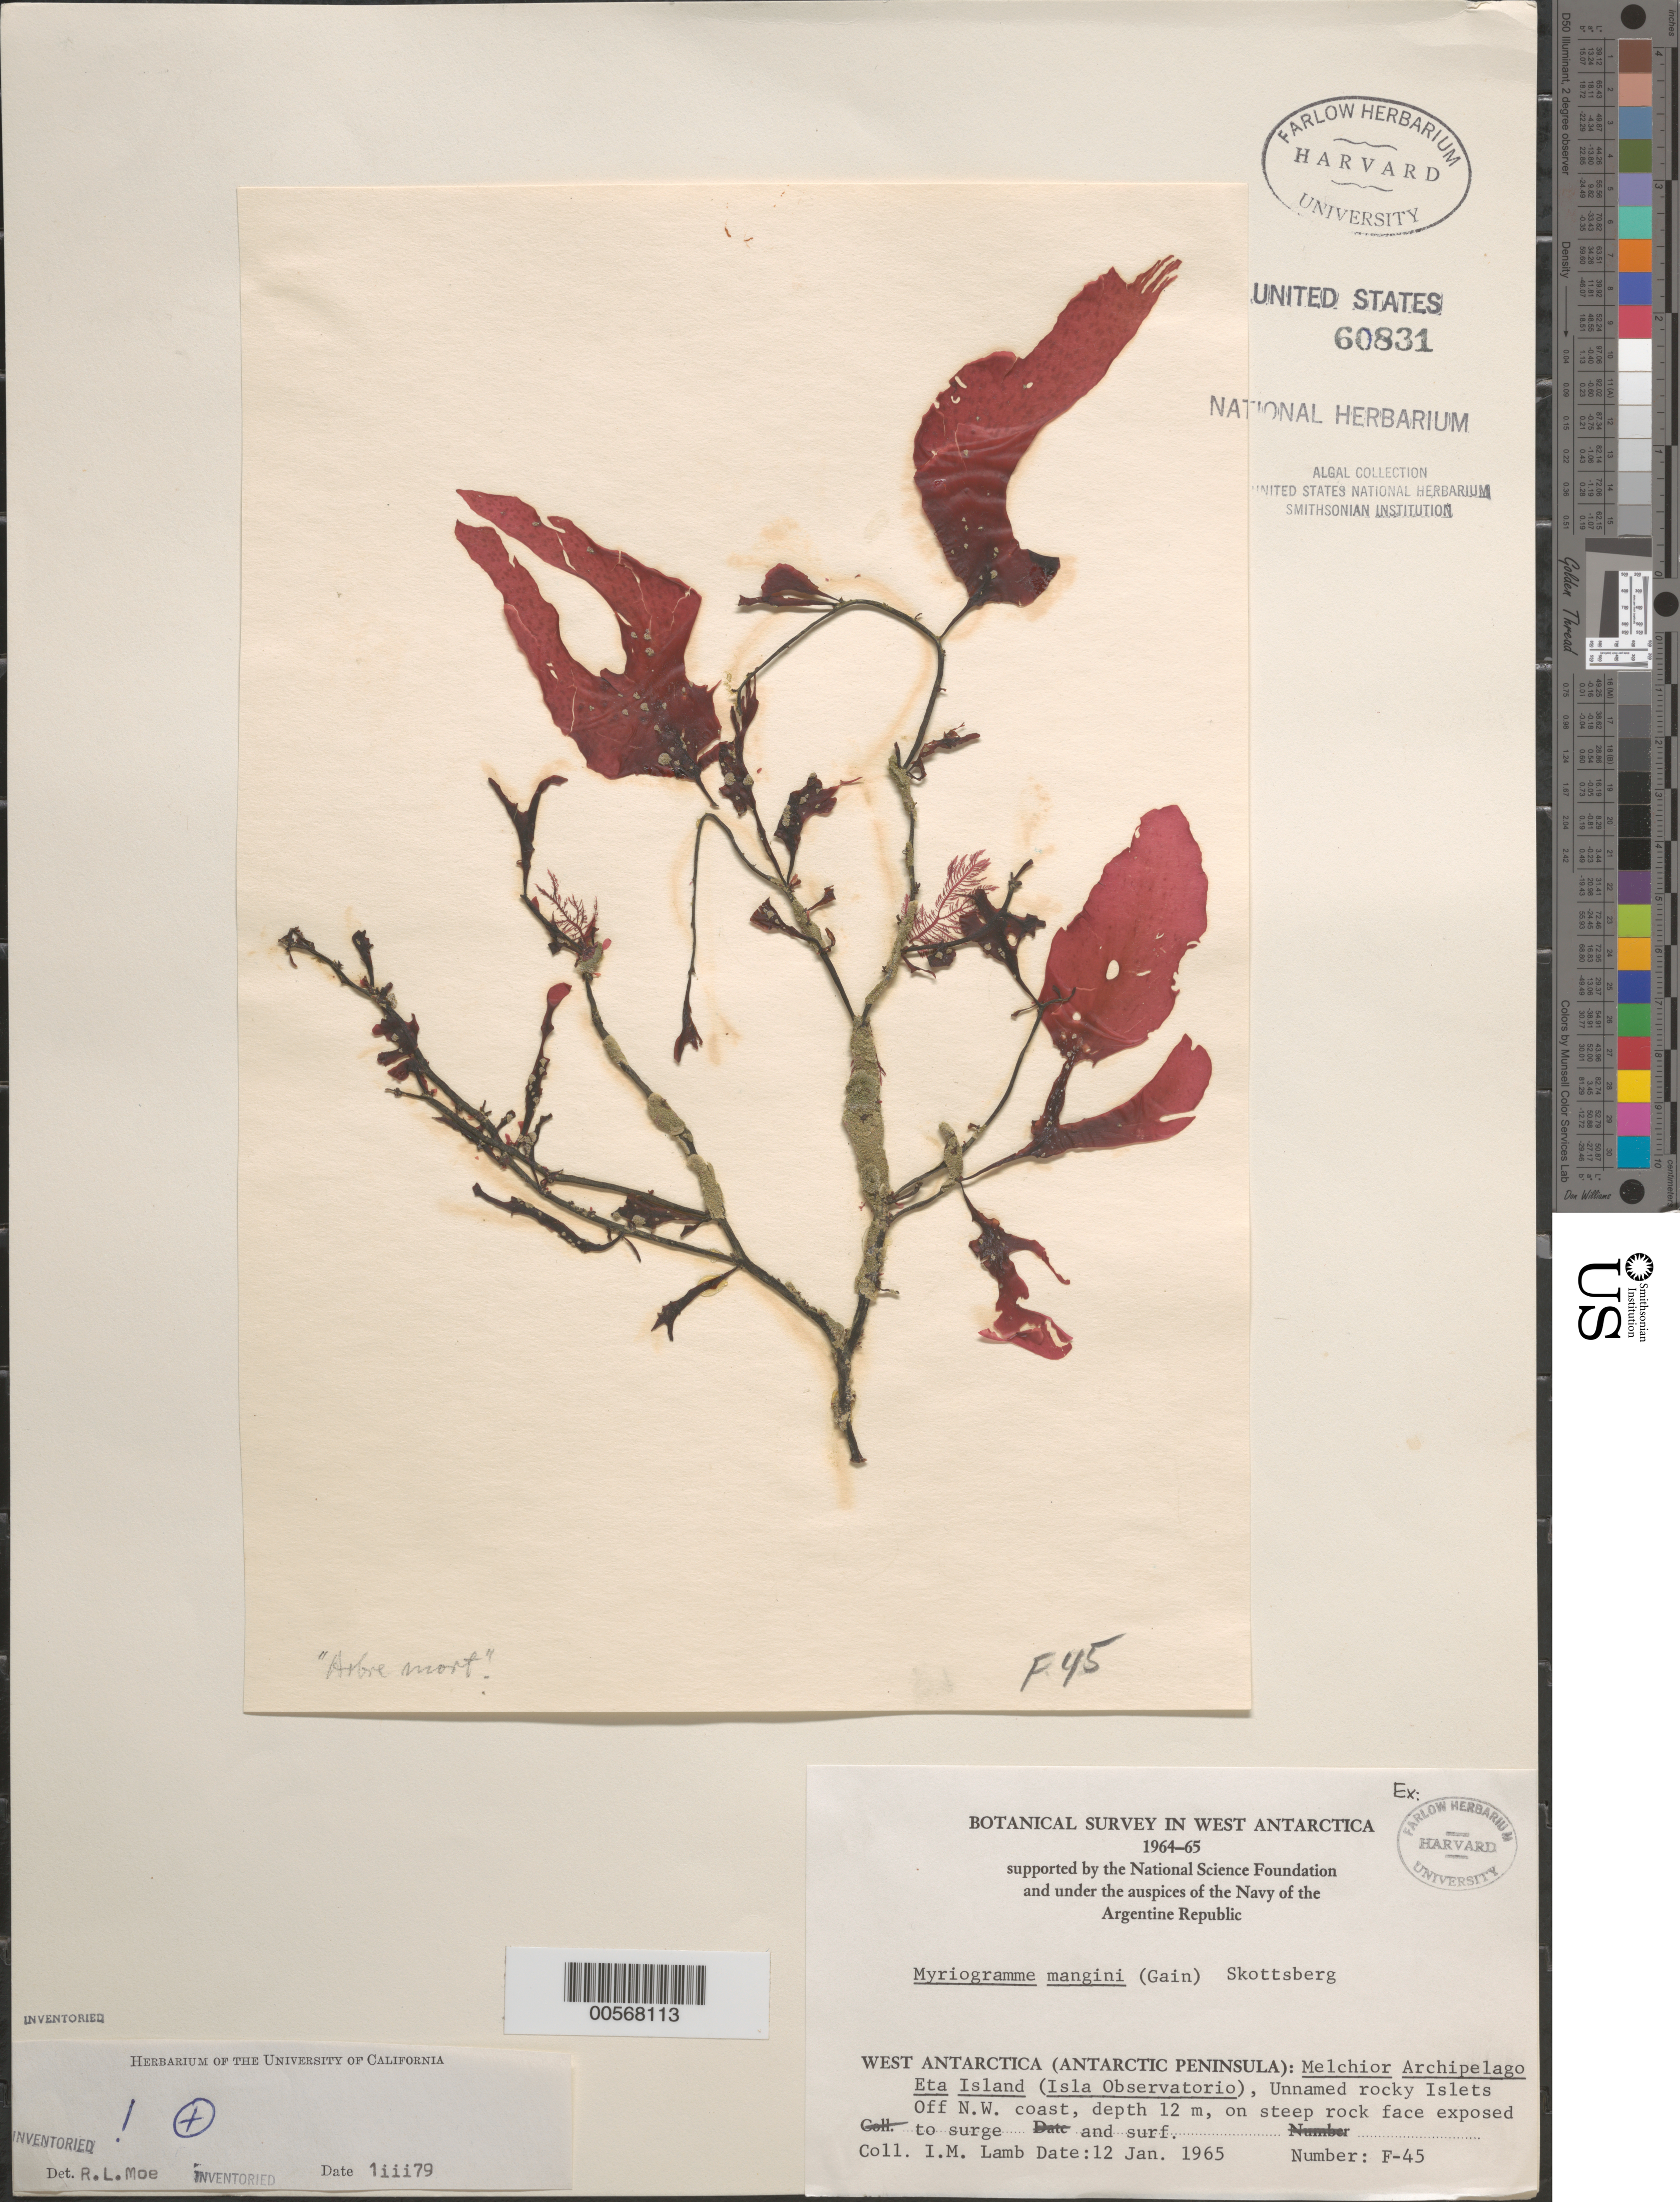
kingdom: Plantae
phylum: Rhodophyta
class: Florideophyceae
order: Ceramiales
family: Delesseriaceae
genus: Myriogramme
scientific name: Myriogramme manginii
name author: (Gain) Skottsb.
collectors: I. M. Lamb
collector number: F-45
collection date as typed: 12 Jan 1965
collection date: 1965-01-12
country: Antarctica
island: Melchior Islands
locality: Rocky Islets off northwest Eta Island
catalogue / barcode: US 60831